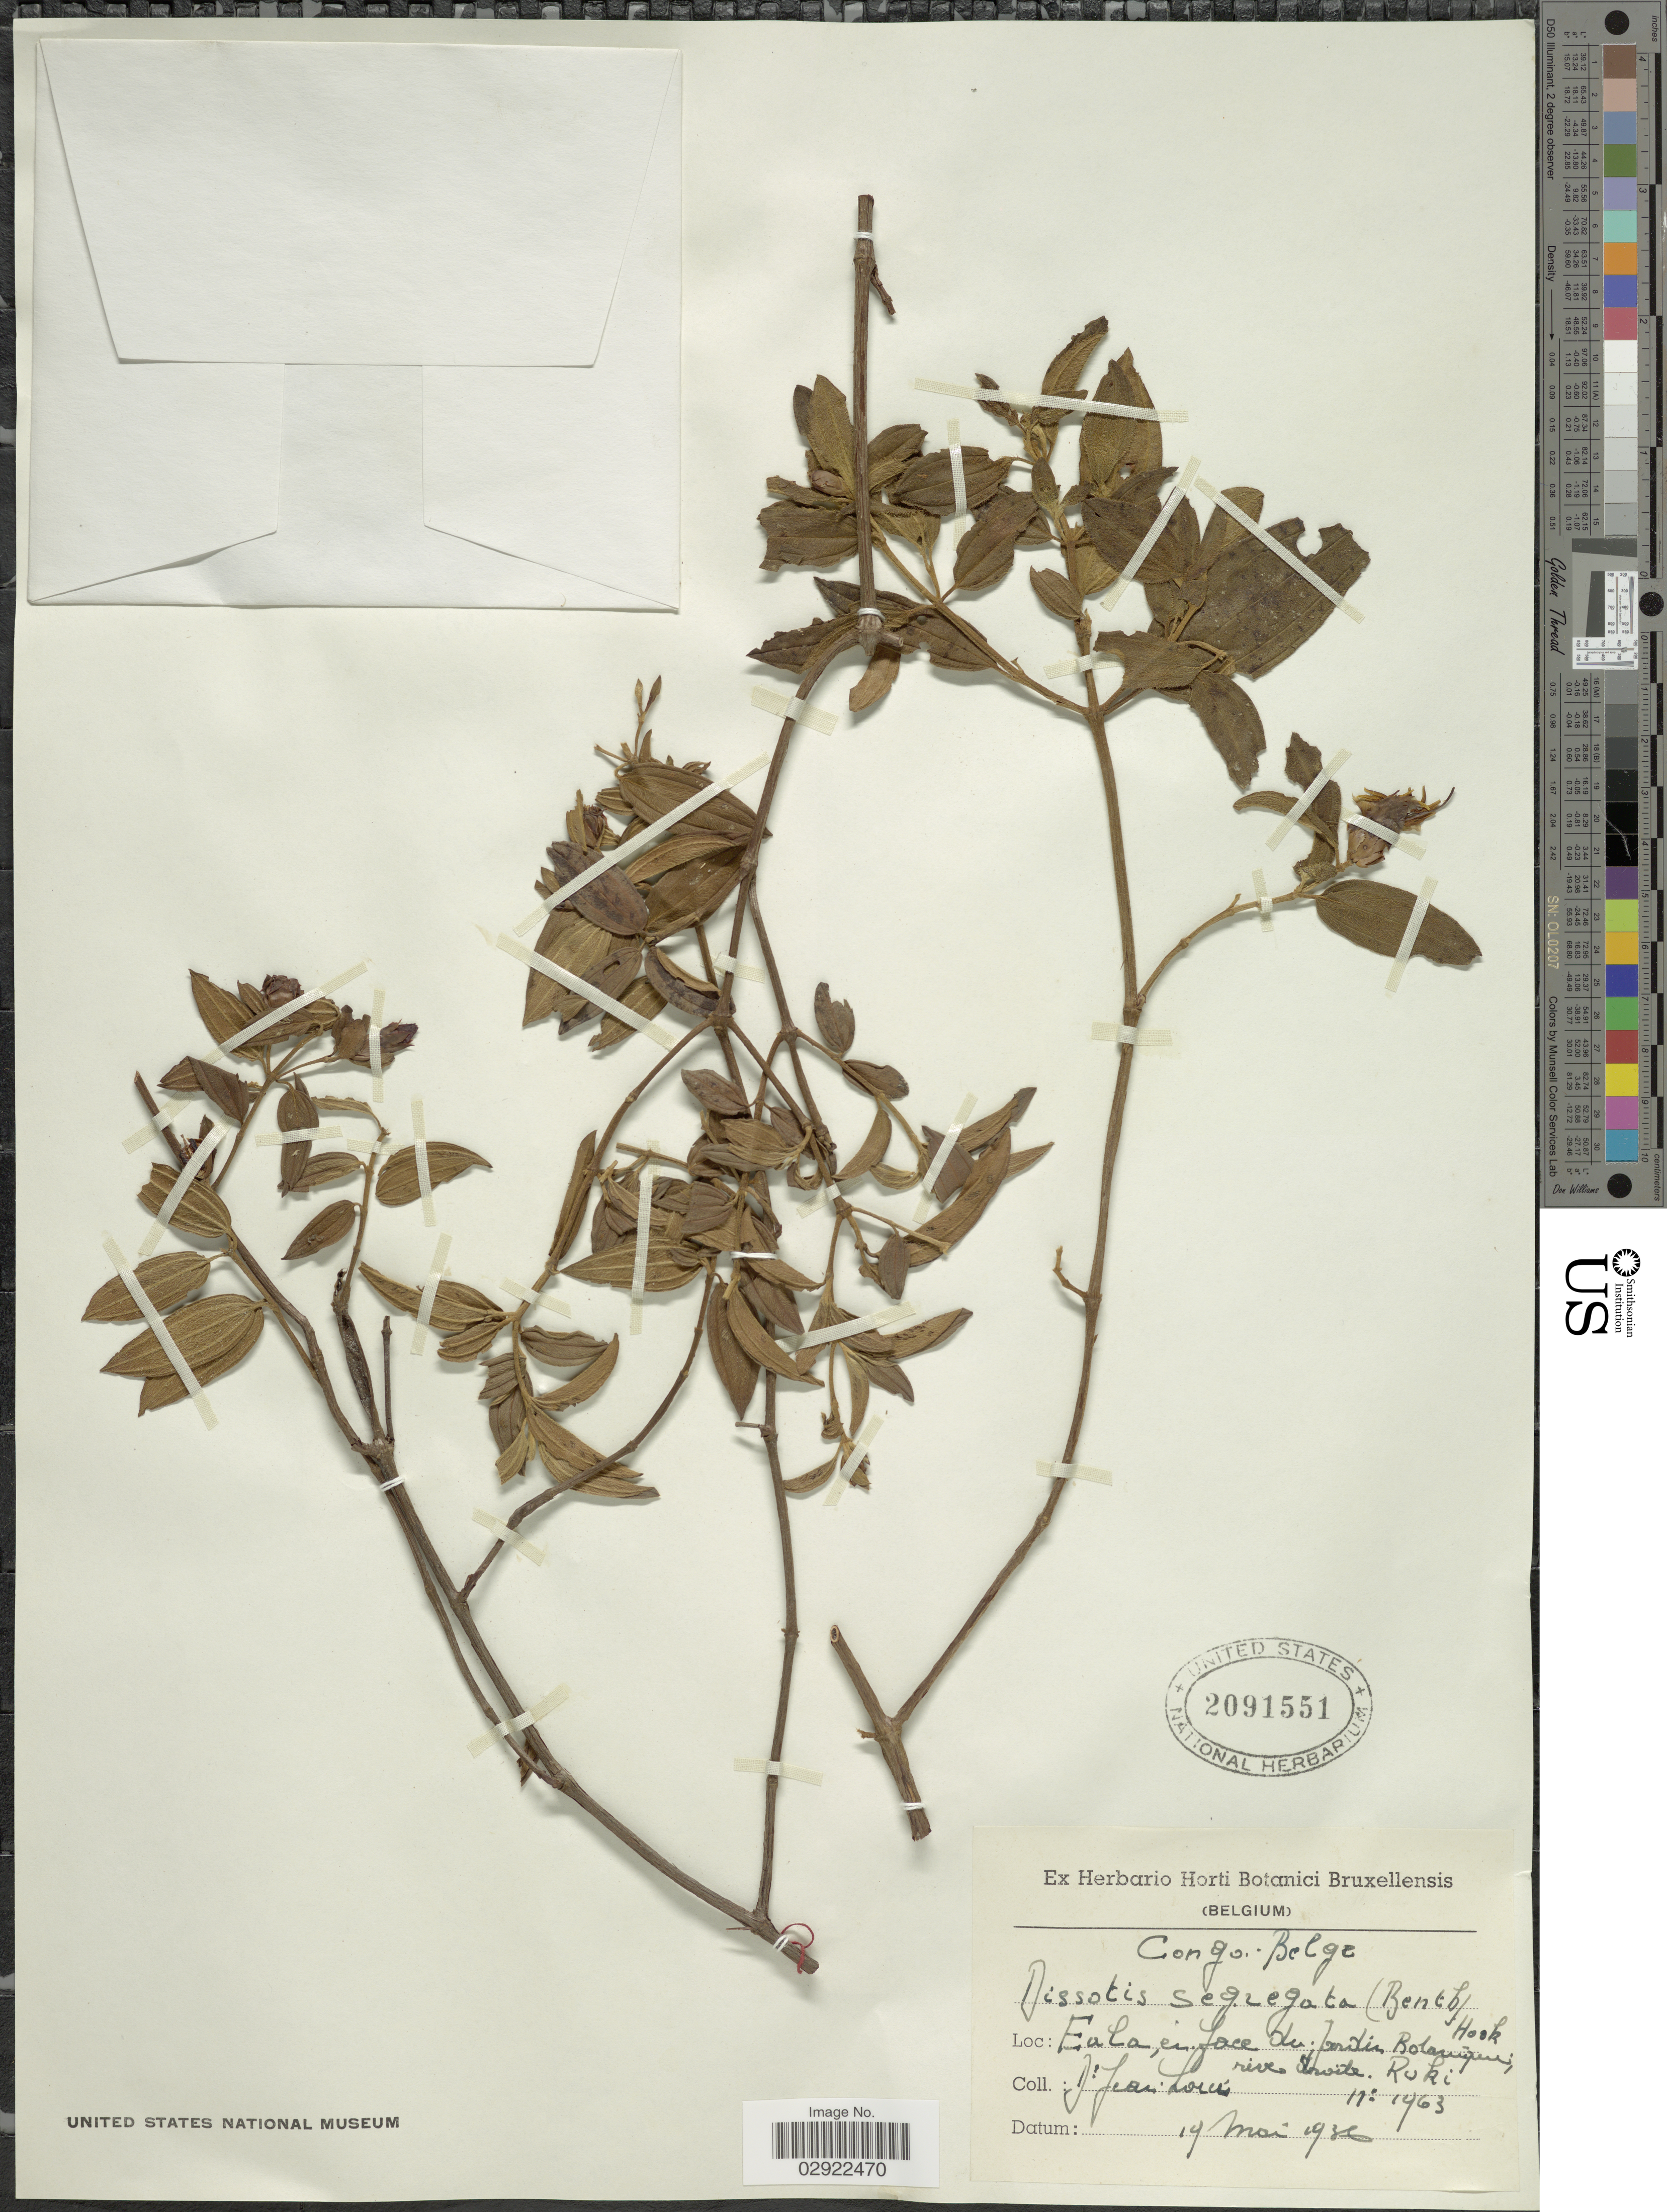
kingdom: Plantae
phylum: Tracheophyta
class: Magnoliopsida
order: Myrtales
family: Melastomataceae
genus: Melastomastrum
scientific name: Melastomastrum segregatum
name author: (Benth.) A. Fern. & R. Fern.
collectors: J. Louis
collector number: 1963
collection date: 1936-05-19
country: Congo, Democratic Republic of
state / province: Equateur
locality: Congo Belge. Eala, en face du Jardin Botanique, rive droite, Ruki.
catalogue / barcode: US 2091551